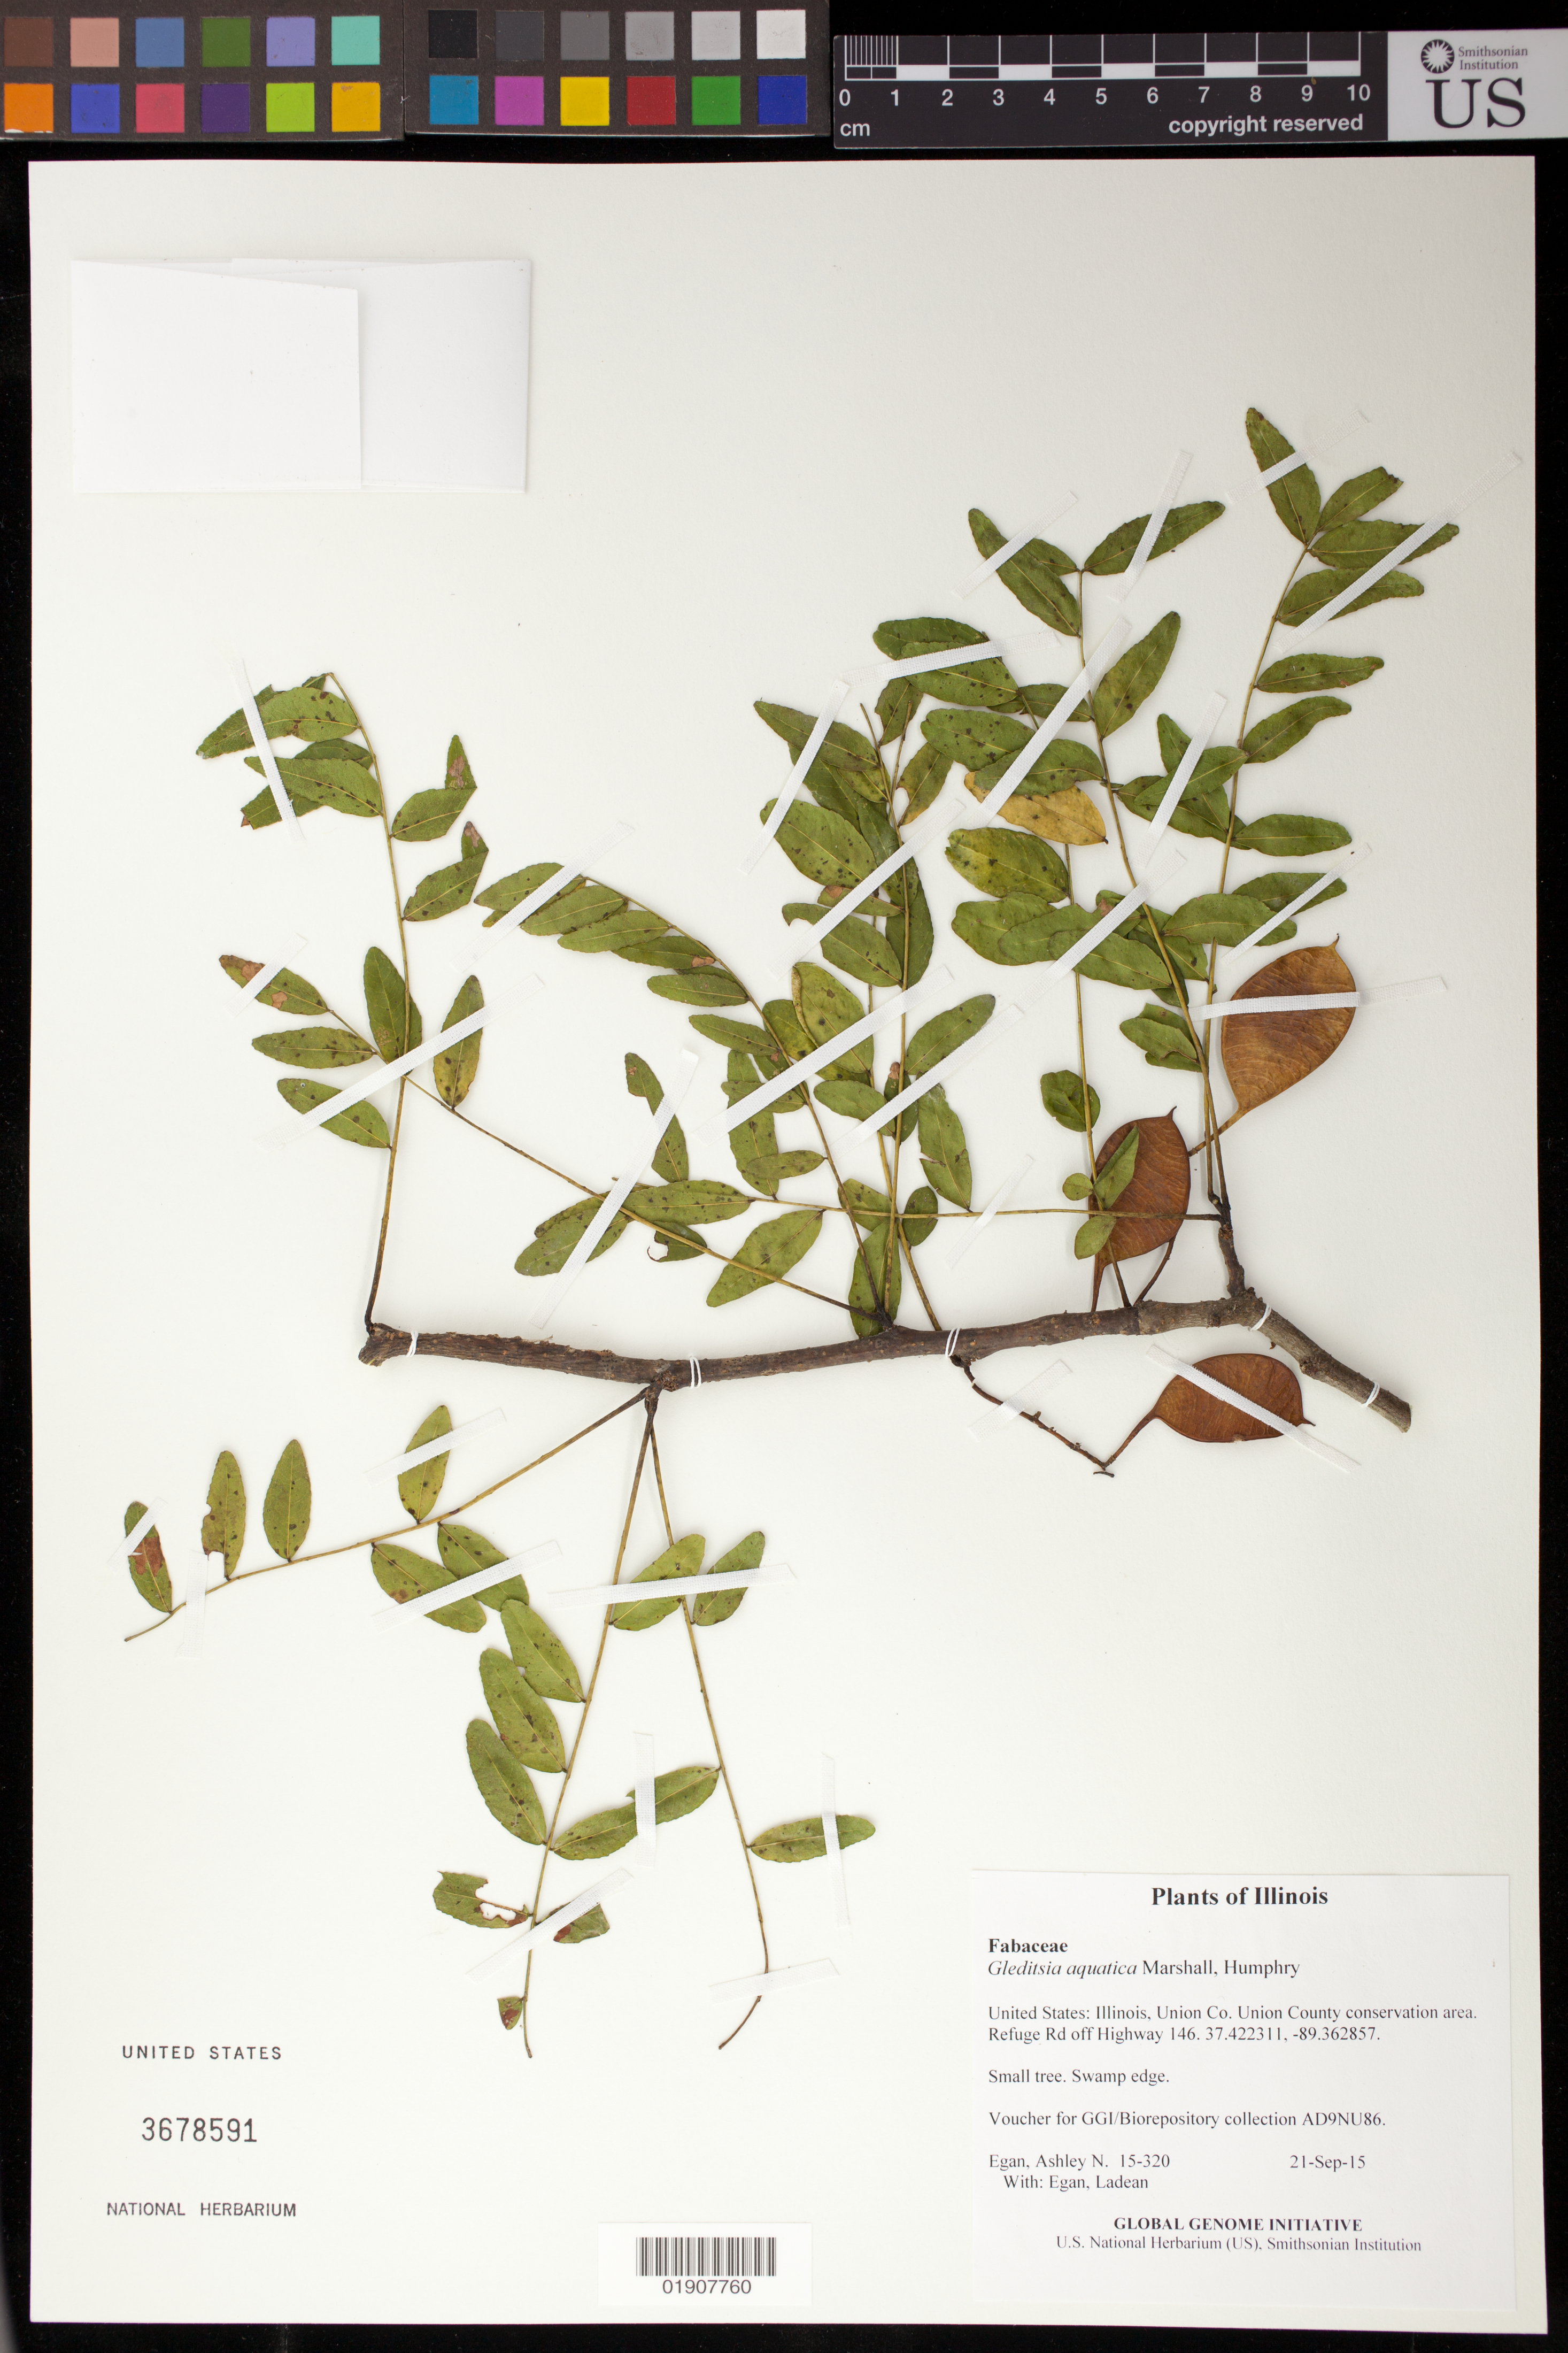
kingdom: Plantae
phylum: Tracheophyta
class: Magnoliopsida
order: Fabales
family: Fabaceae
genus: Gleditsia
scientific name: Gleditsia aquatica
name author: Marshall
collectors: A. N. Egan & L. Egan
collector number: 15-320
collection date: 2015-09-21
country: United States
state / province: Illinois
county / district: Union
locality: Union County conservation area. Refuge Rd off Highway 146.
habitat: Swamp edge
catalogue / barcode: US 3678591